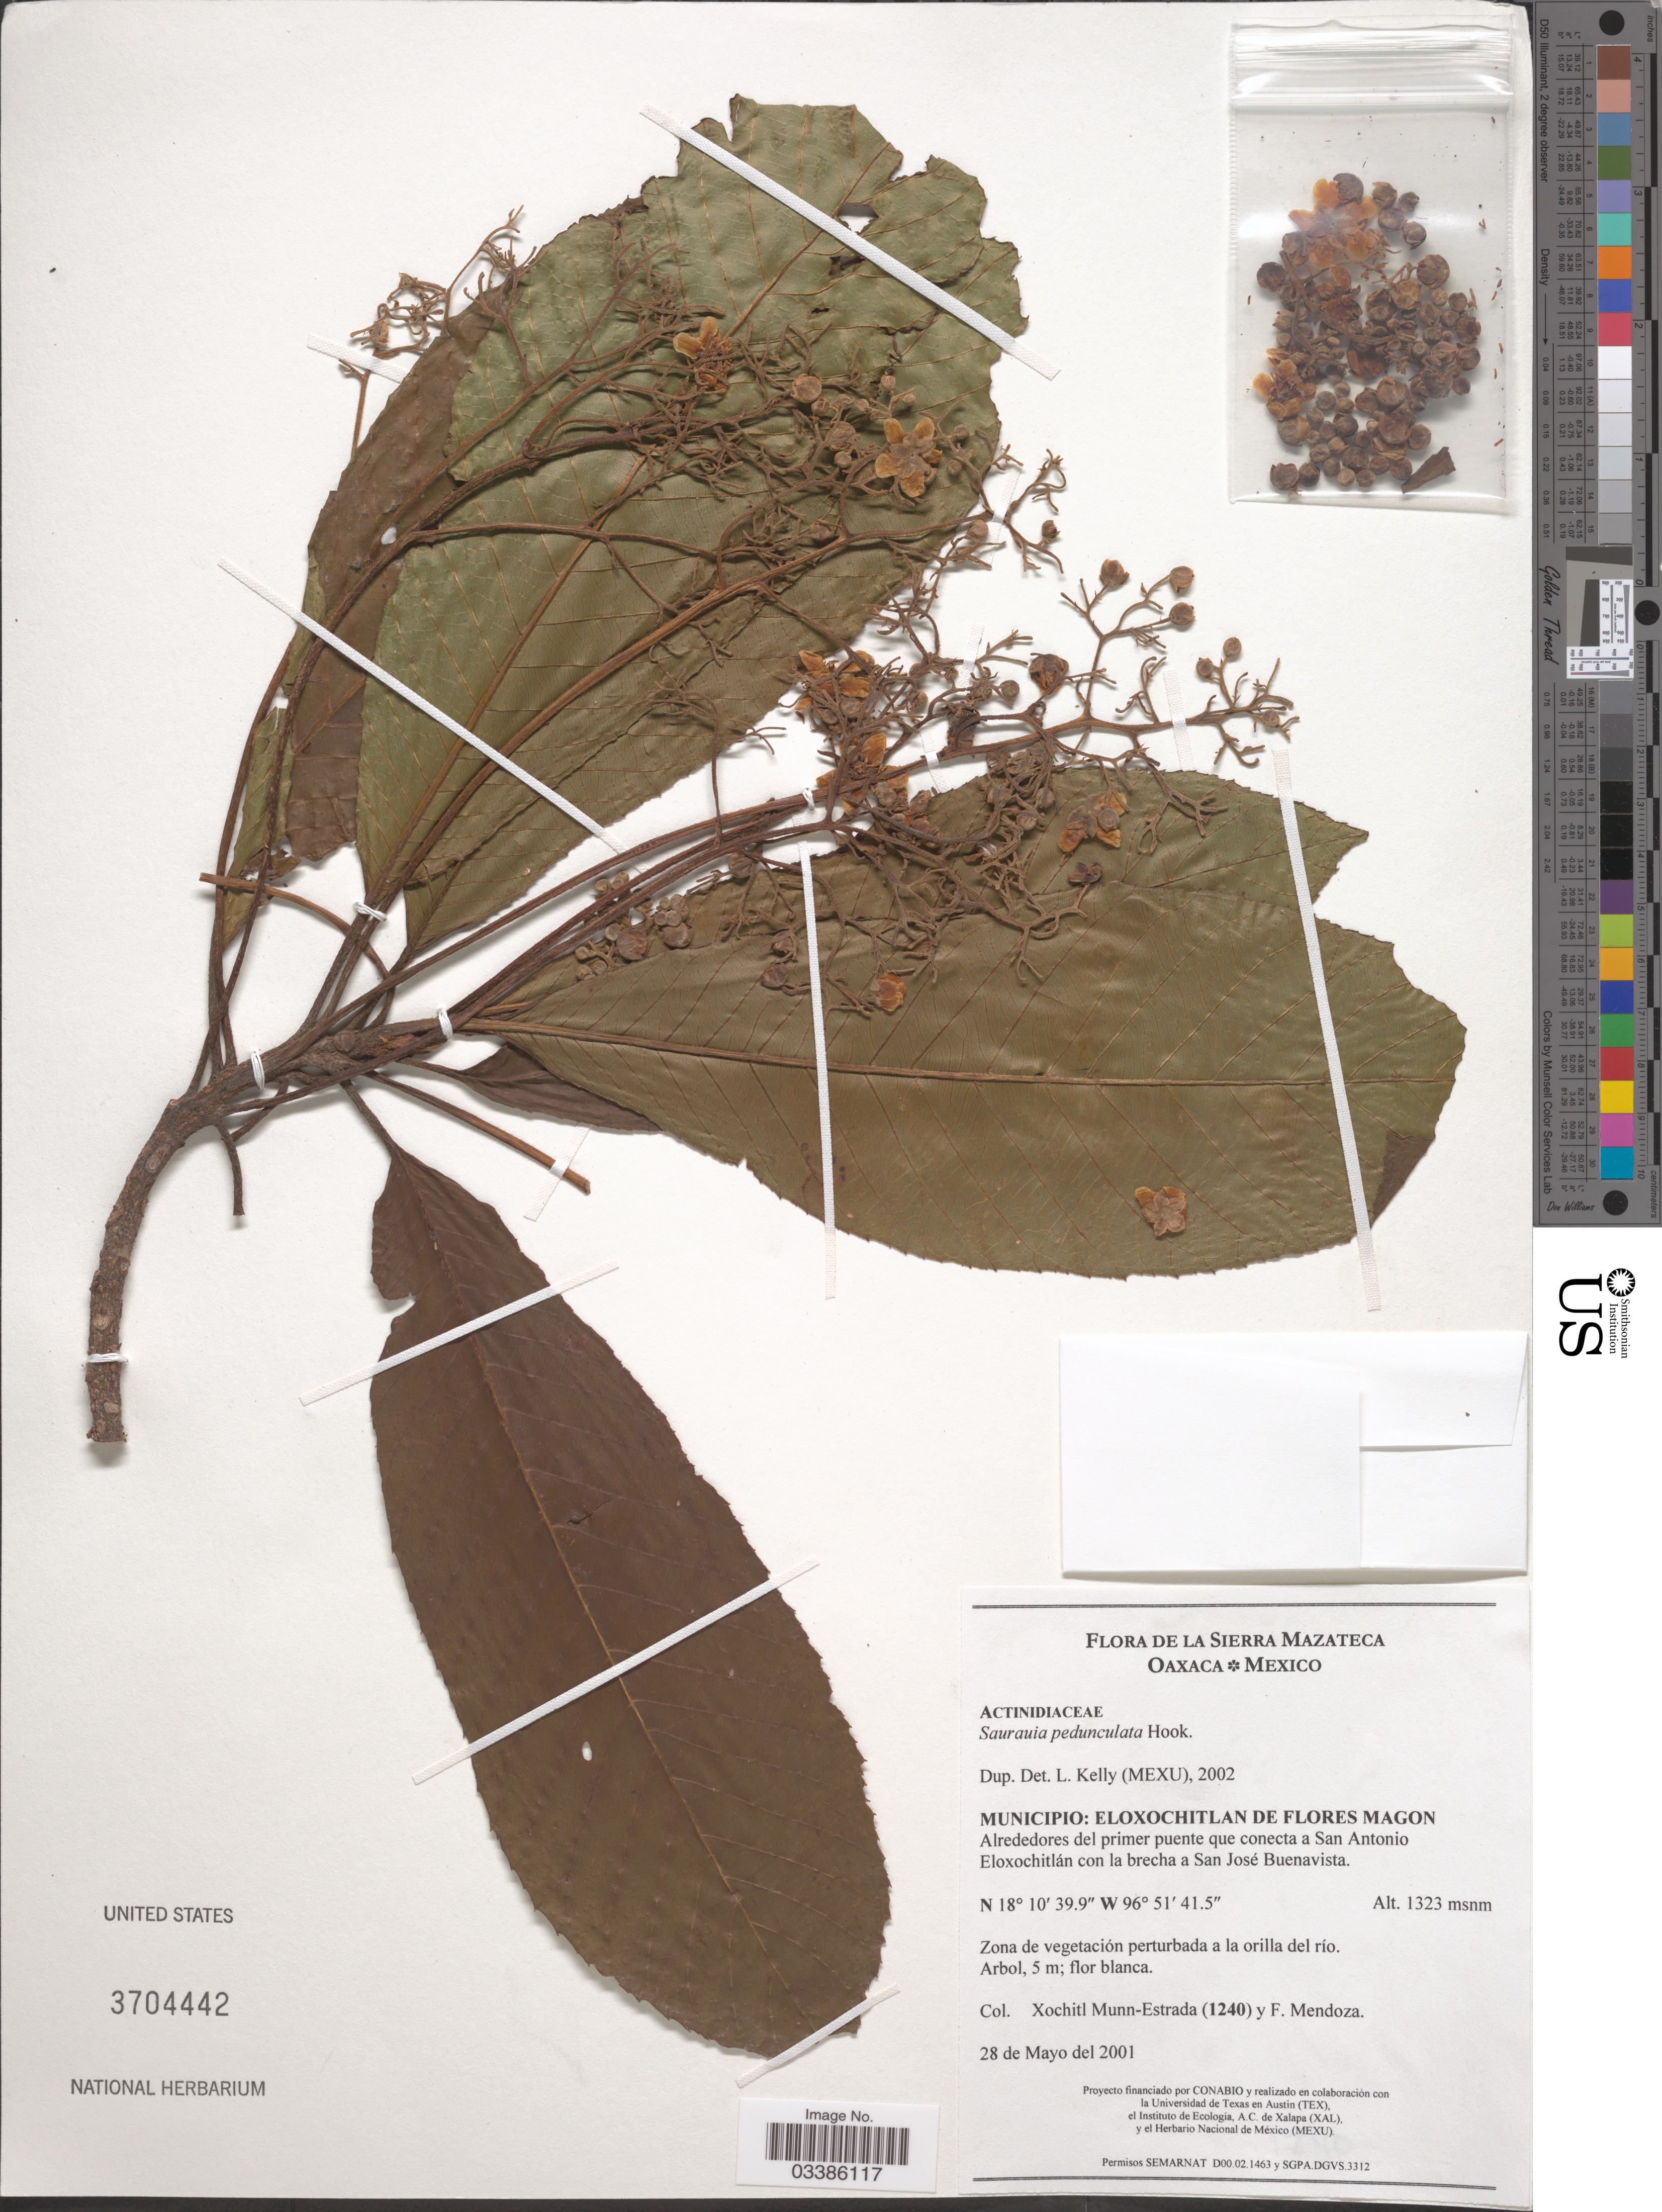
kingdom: Plantae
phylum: Tracheophyta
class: Magnoliopsida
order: Ericales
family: Actinidiaceae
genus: Saurauia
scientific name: Saurauia pedunculata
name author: Hook.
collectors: X. Munn-Estrada & F. Mendoza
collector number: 1240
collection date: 2001-05-28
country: Mexico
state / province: Oaxaca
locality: La Sierra Macateca. Municipio: Eloxochitlan de Flores Magon. Alrededores del primer puente que conecta a San Antonio Eloxochitlán con la brecha a San José Buenavista.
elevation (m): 1323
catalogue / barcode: US 3704442